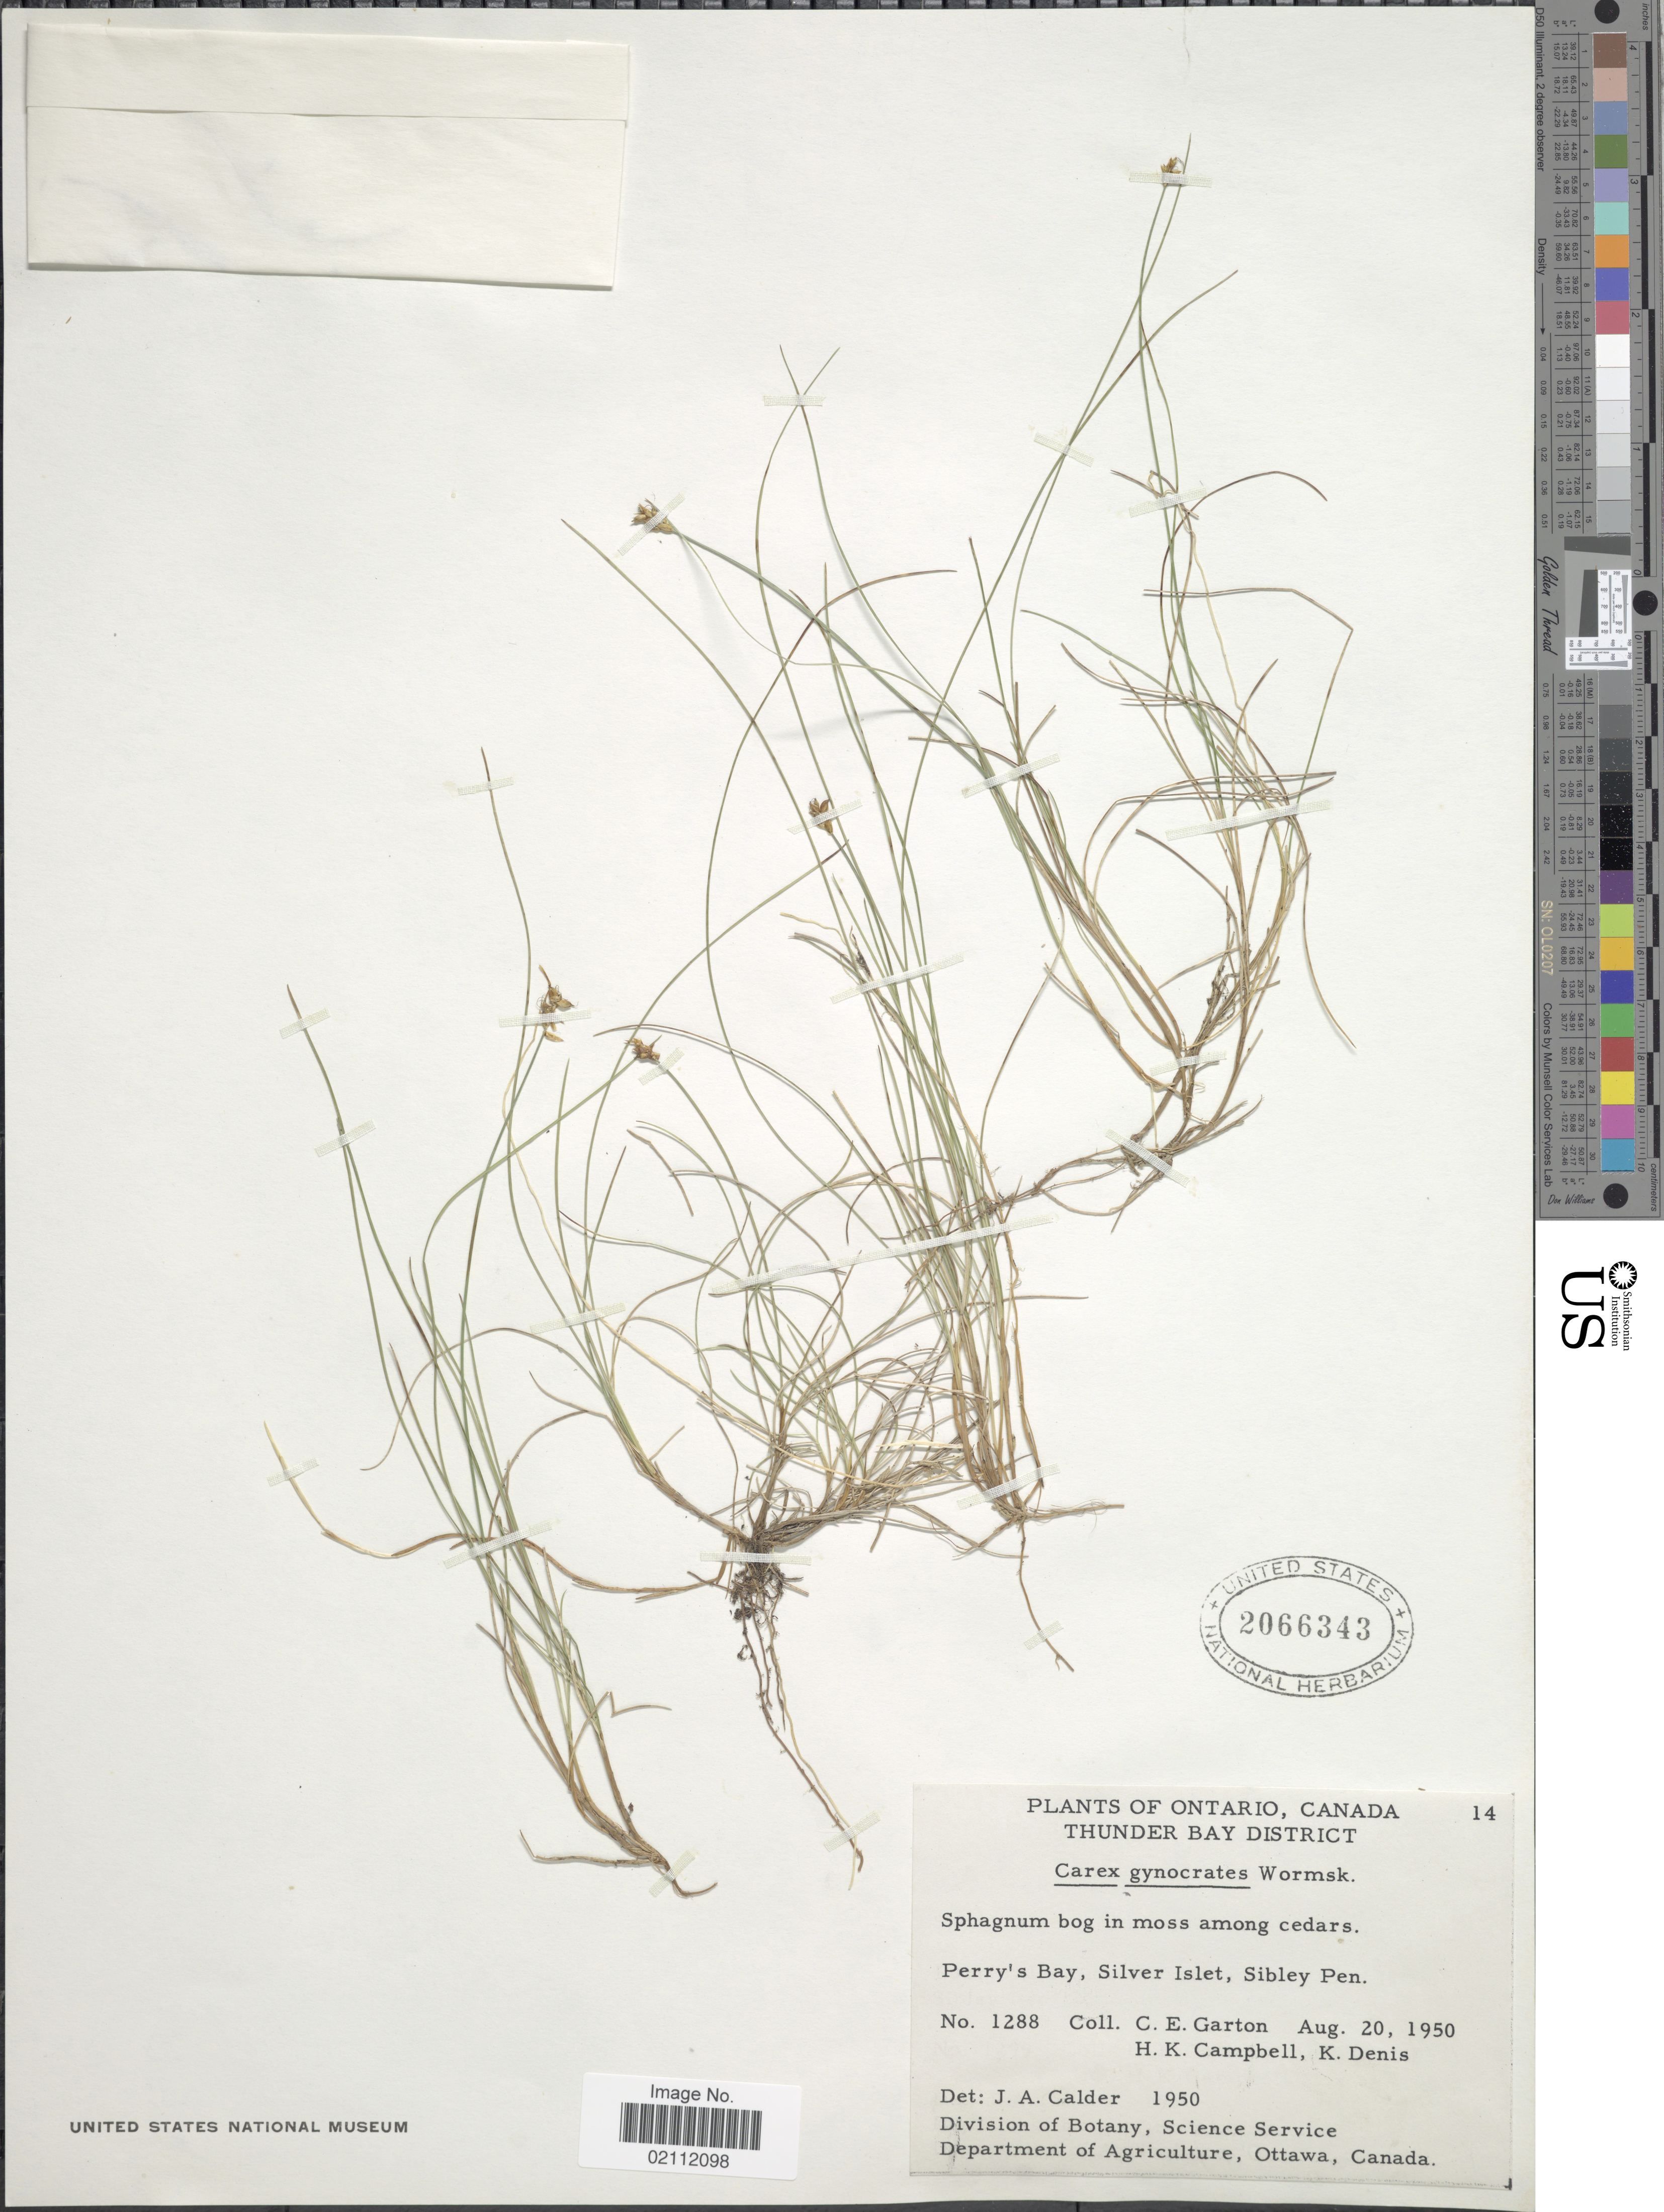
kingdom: Plantae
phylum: Tracheophyta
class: Liliopsida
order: Poales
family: Cyperaceae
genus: Carex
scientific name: Carex nardina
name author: (Hornem.) Fr.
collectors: C. E. Garton, H. K. Campbell & K. Denis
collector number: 1288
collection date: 1950-08-20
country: Canada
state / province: Ontario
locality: Thunder Bay District. Perry's Bay, Silver Islet, Sibley Pen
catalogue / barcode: US 2066343